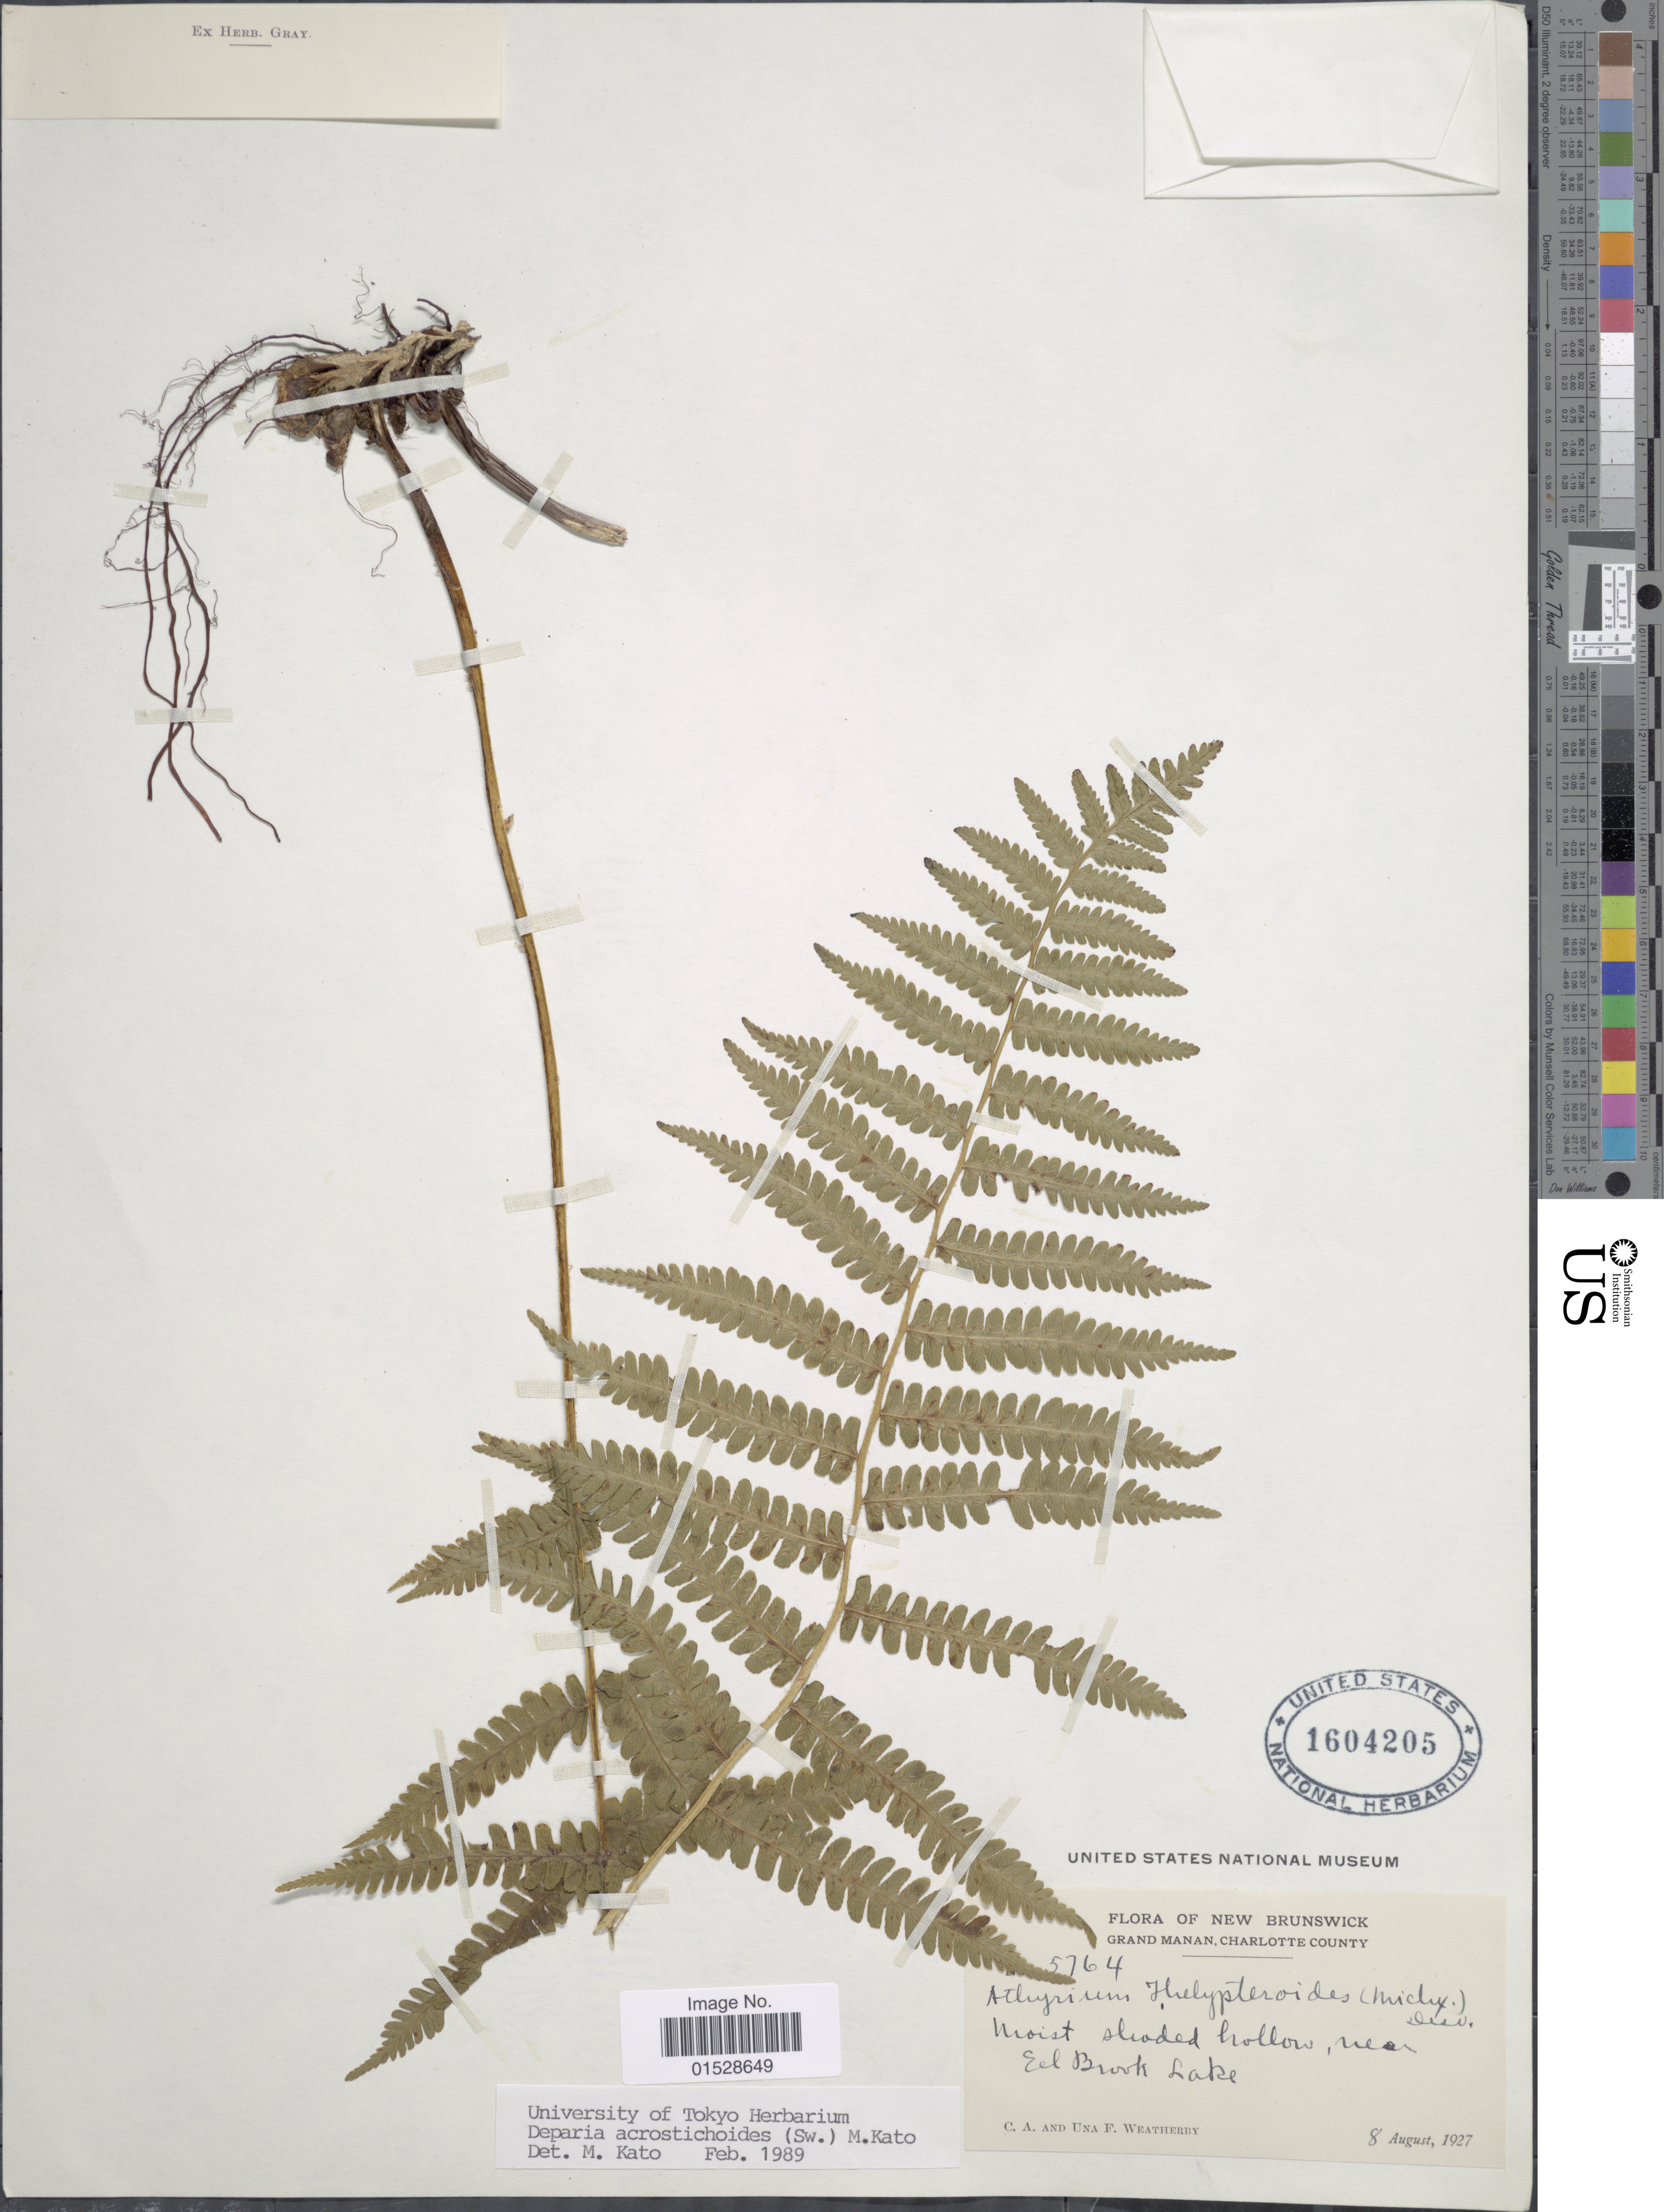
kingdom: Plantae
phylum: Tracheophyta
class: Polypodiopsida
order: Polypodiales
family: Athyriaceae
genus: Deparia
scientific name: Deparia acrostichoides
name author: (Sw.) M. Kato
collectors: C. A. Weatherby & U. L. Weatherby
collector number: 5764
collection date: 1927-08-08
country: Canada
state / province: New Brunswick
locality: Grand Manan, Charlotte County, near Eel Brook Lake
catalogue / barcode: US 1604205